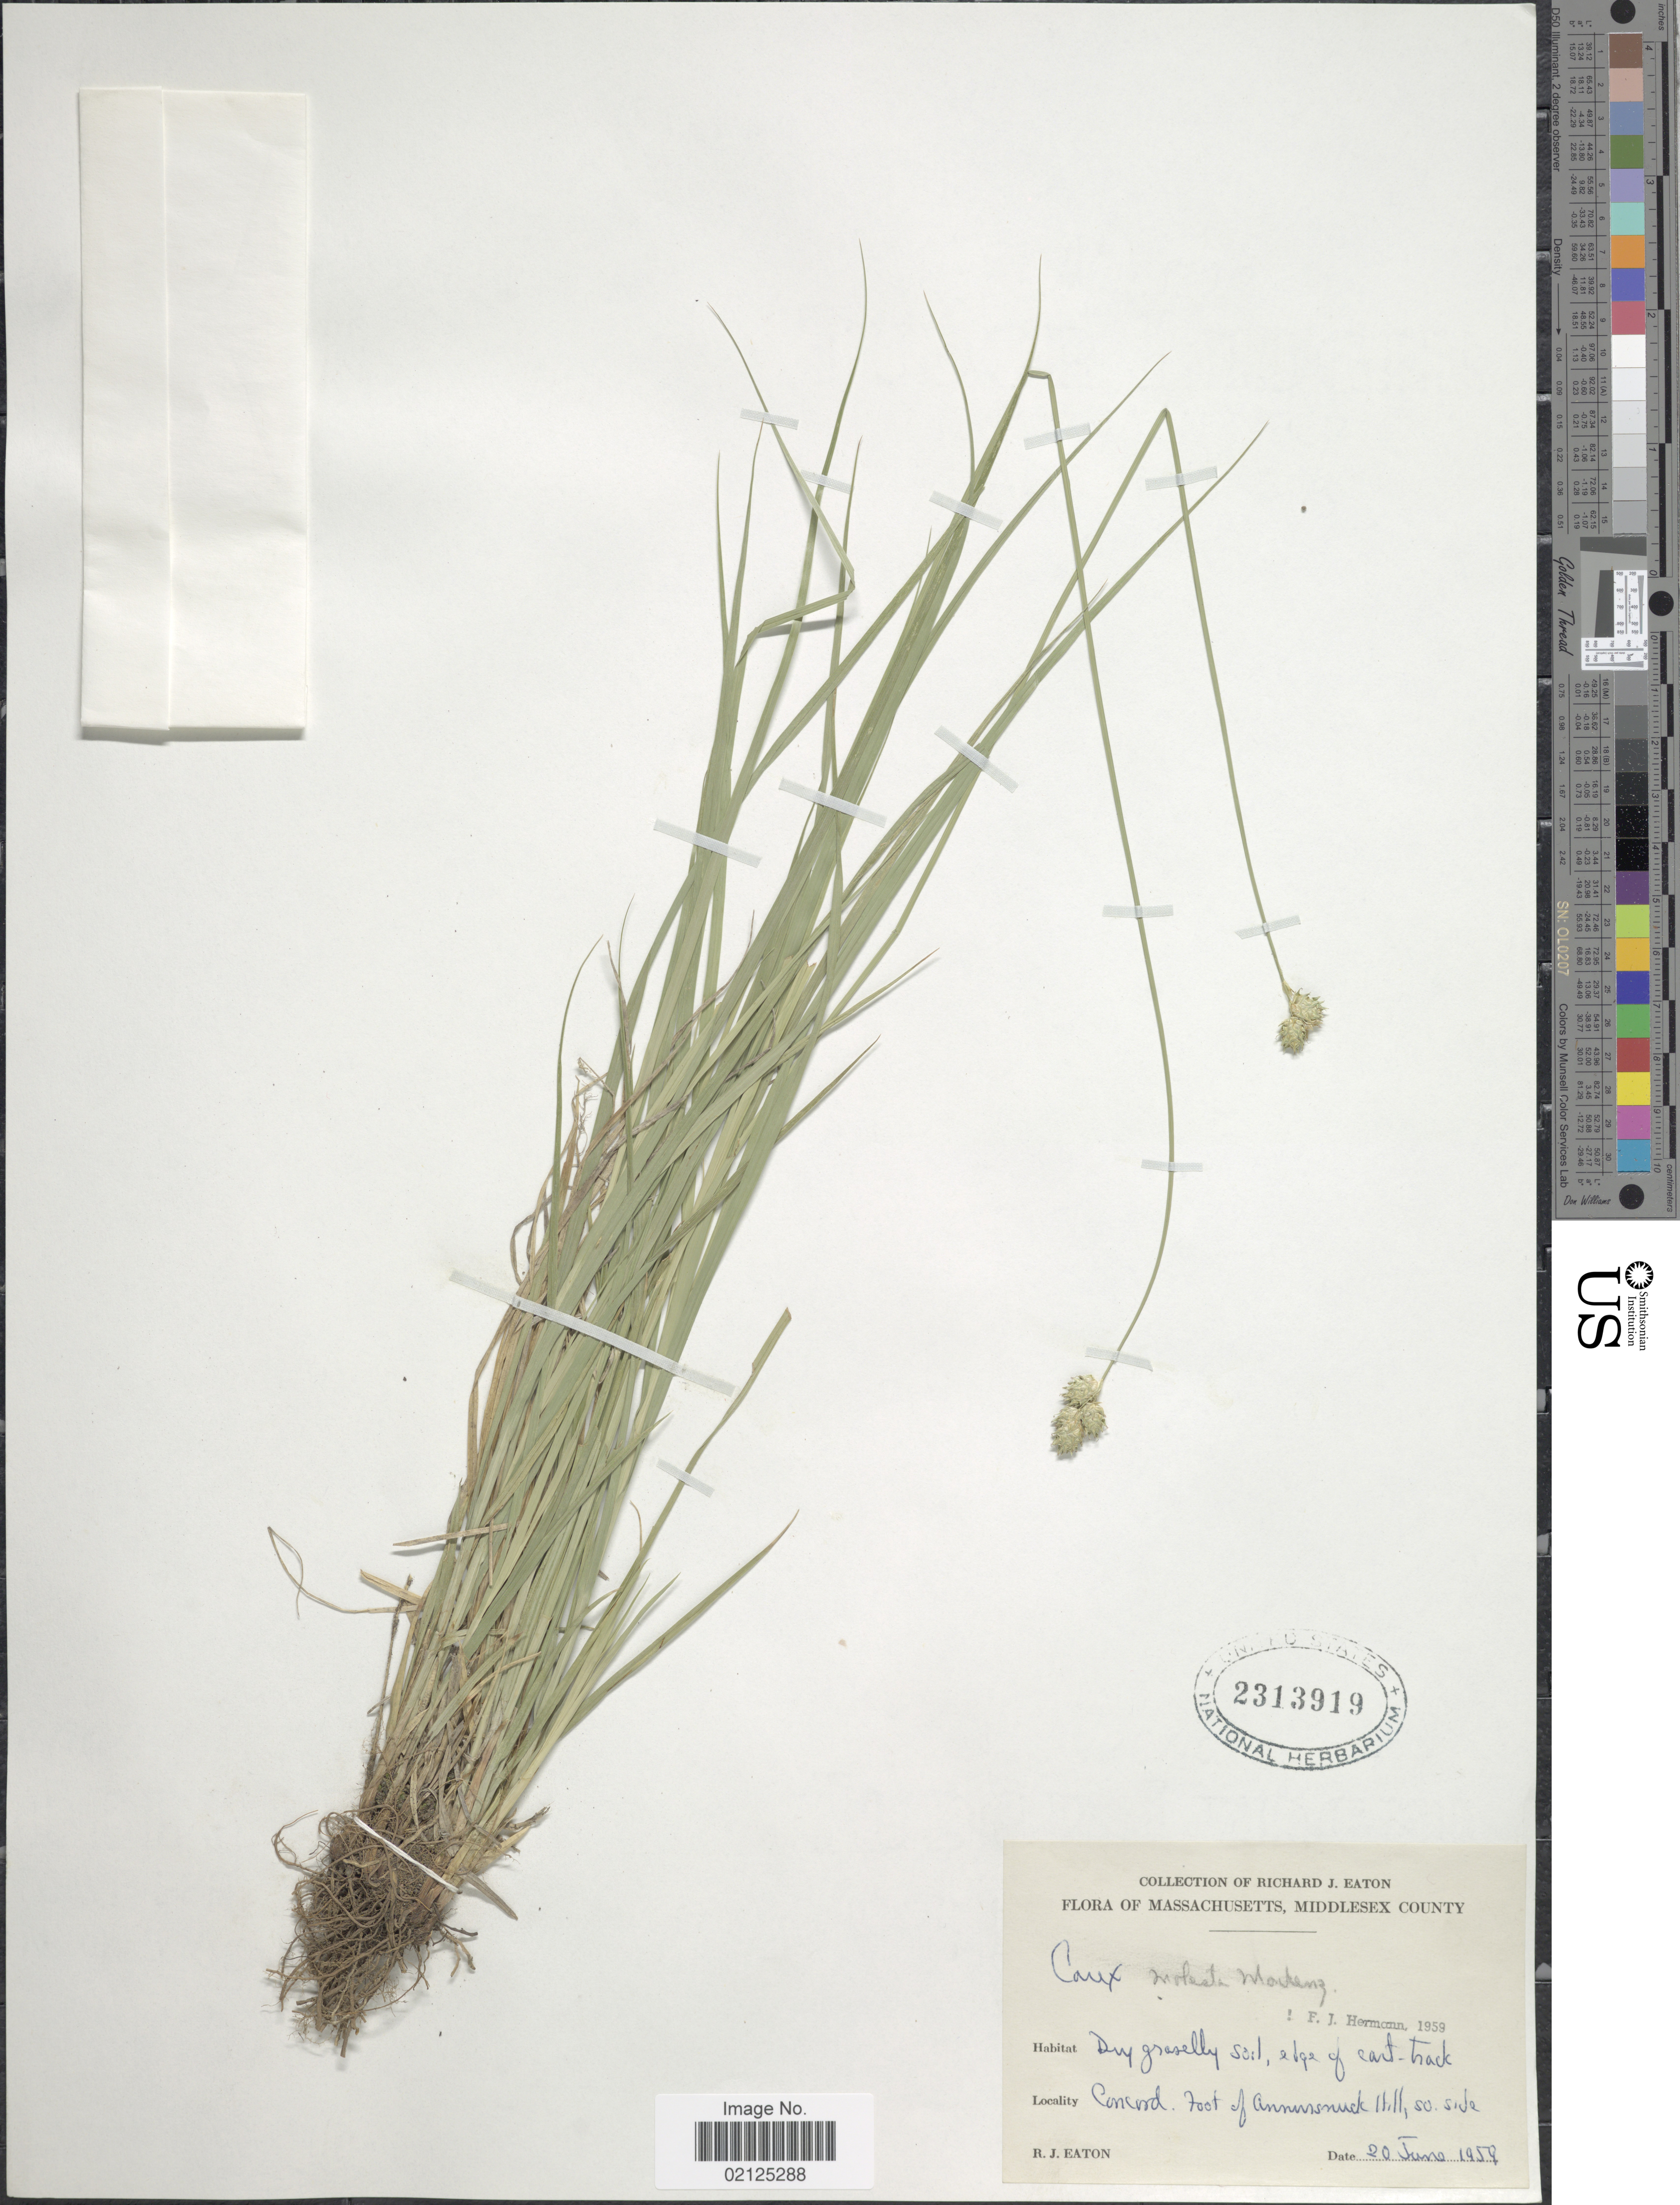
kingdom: Plantae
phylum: Tracheophyta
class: Liliopsida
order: Poales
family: Cyperaceae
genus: Carex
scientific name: Carex molesta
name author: Mack.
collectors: R. J. Eaton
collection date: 1959-06-20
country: United States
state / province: Massachusetts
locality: Middlesex County, Dry gravelly soil, edge of eart-track, Concord foot of Annusnuck Hill, so side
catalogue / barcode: US 2313919